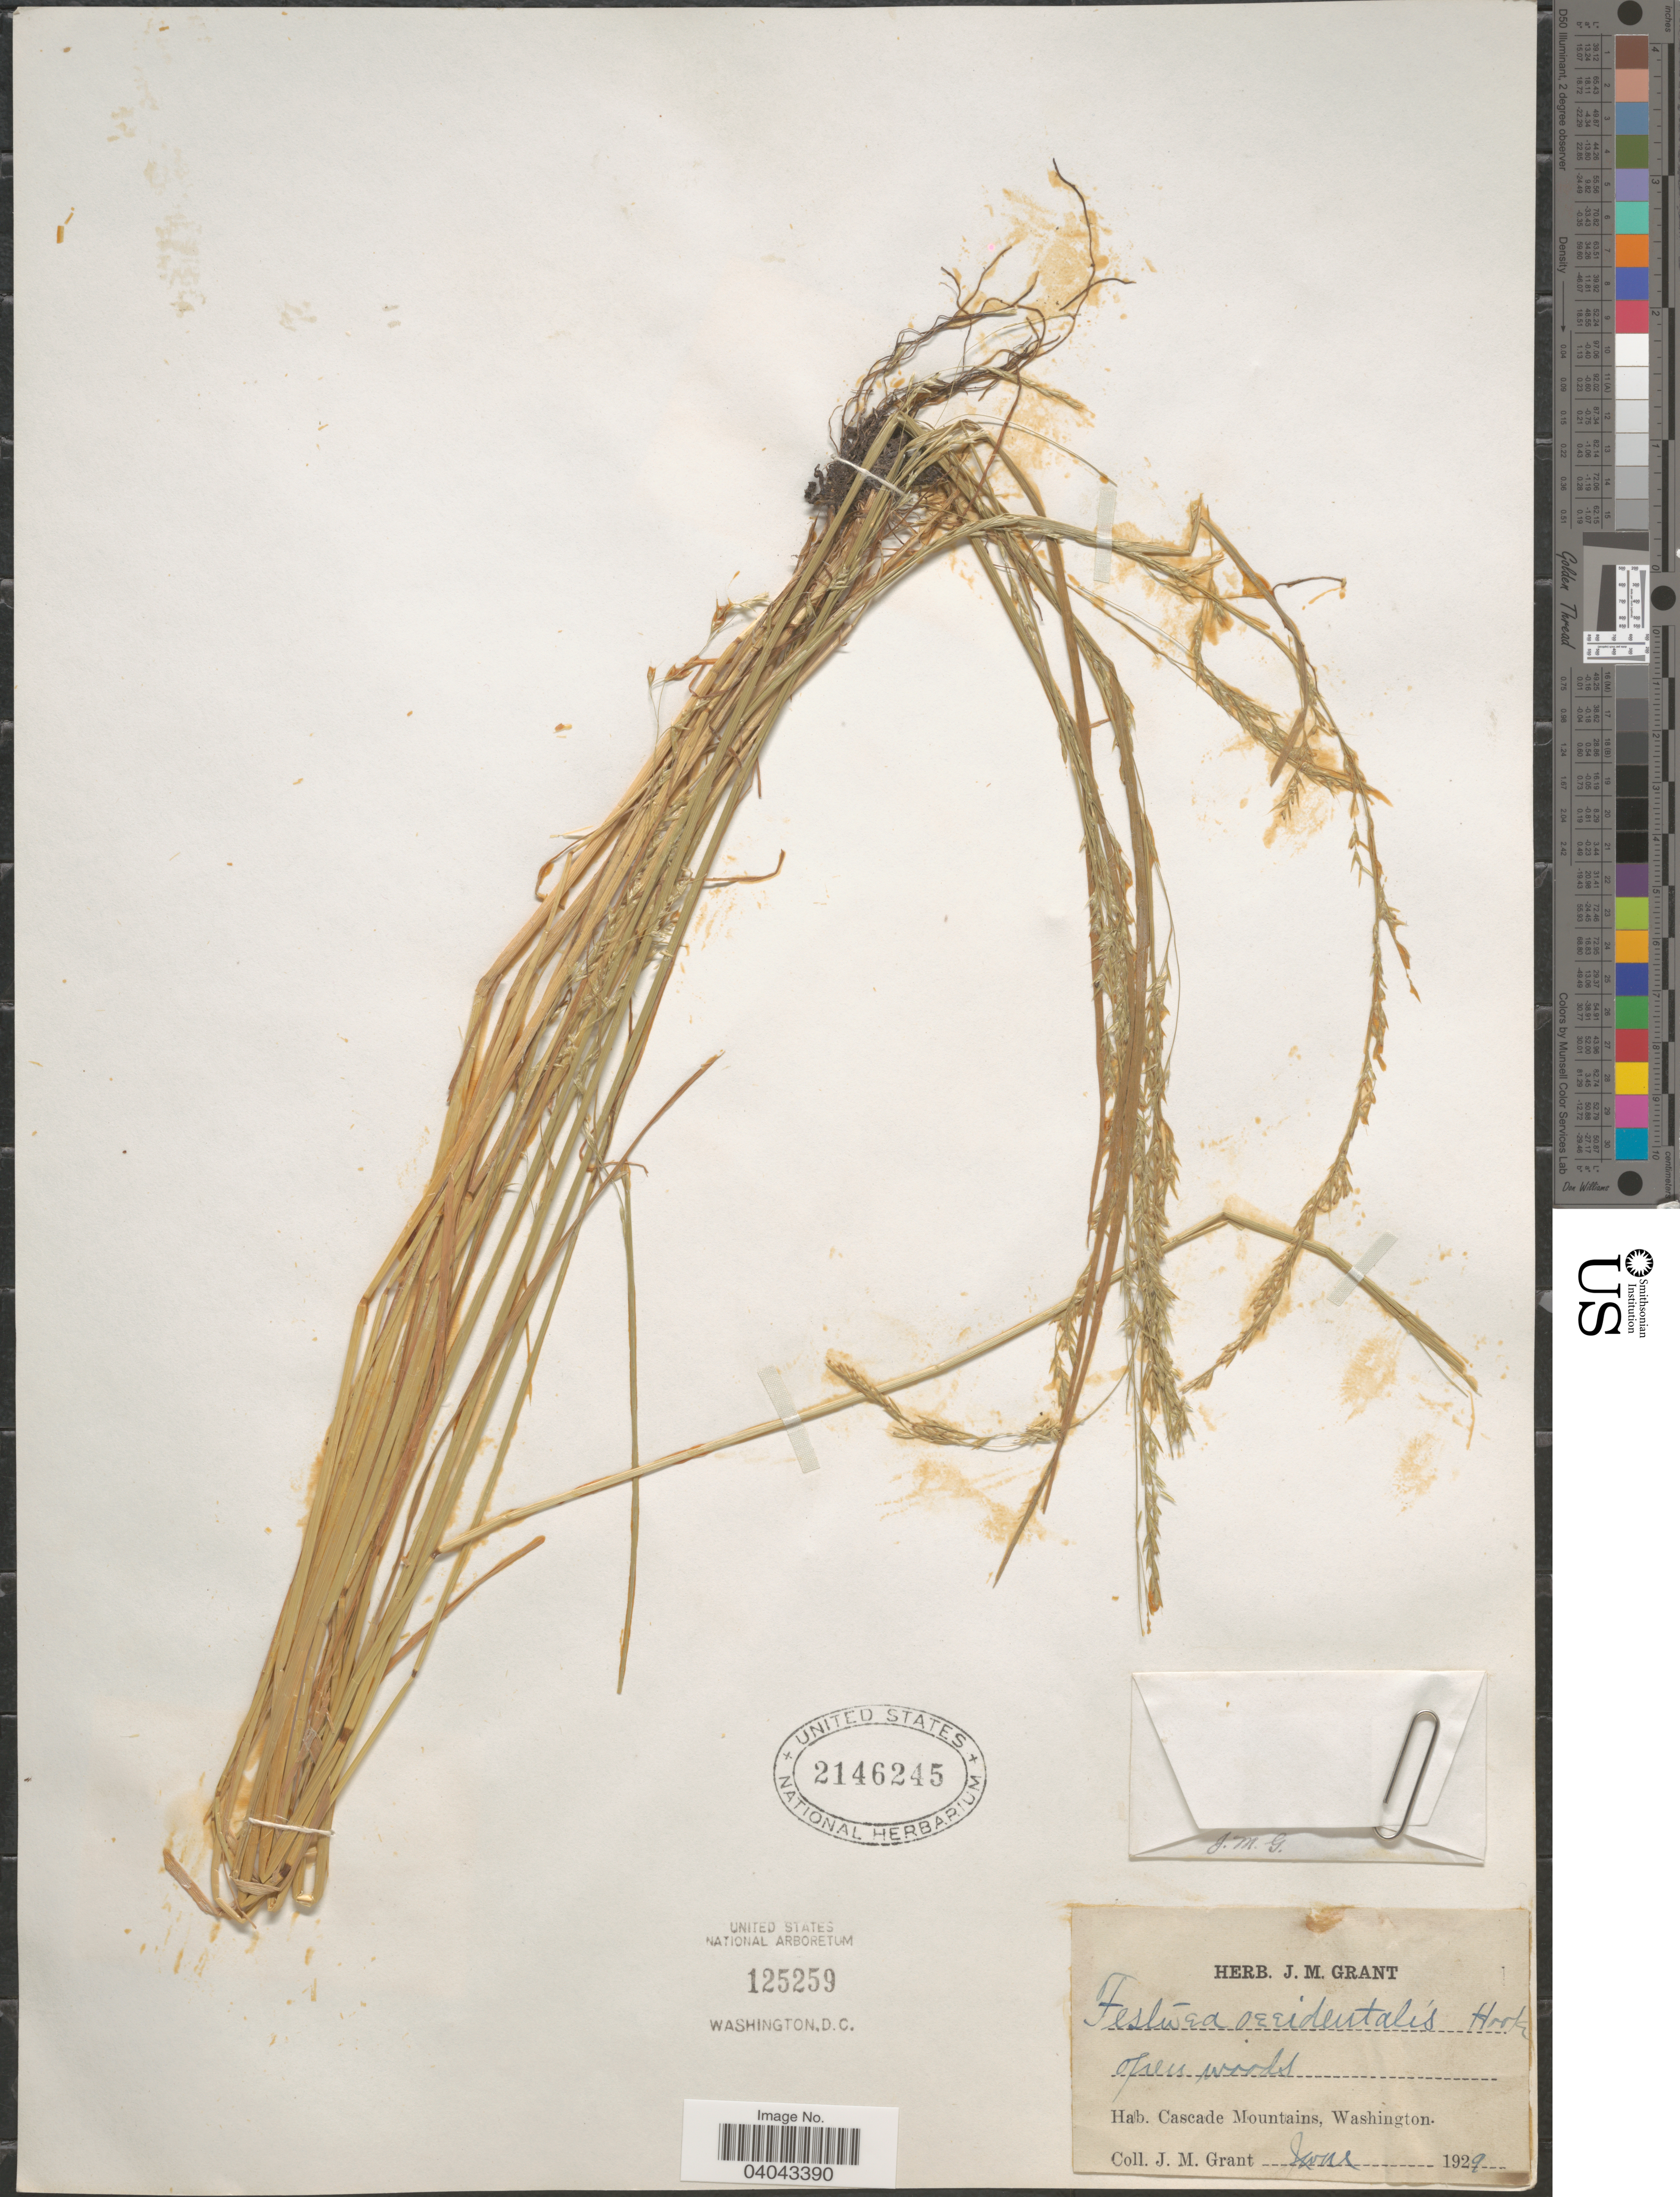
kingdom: Plantae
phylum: Tracheophyta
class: Liliopsida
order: Poales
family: Poaceae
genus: Festuca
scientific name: Festuca occidentalis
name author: Hook.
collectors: J. M. Grant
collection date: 1929-06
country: United States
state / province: Washington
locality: Cascade Mountains.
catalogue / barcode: US 2146245